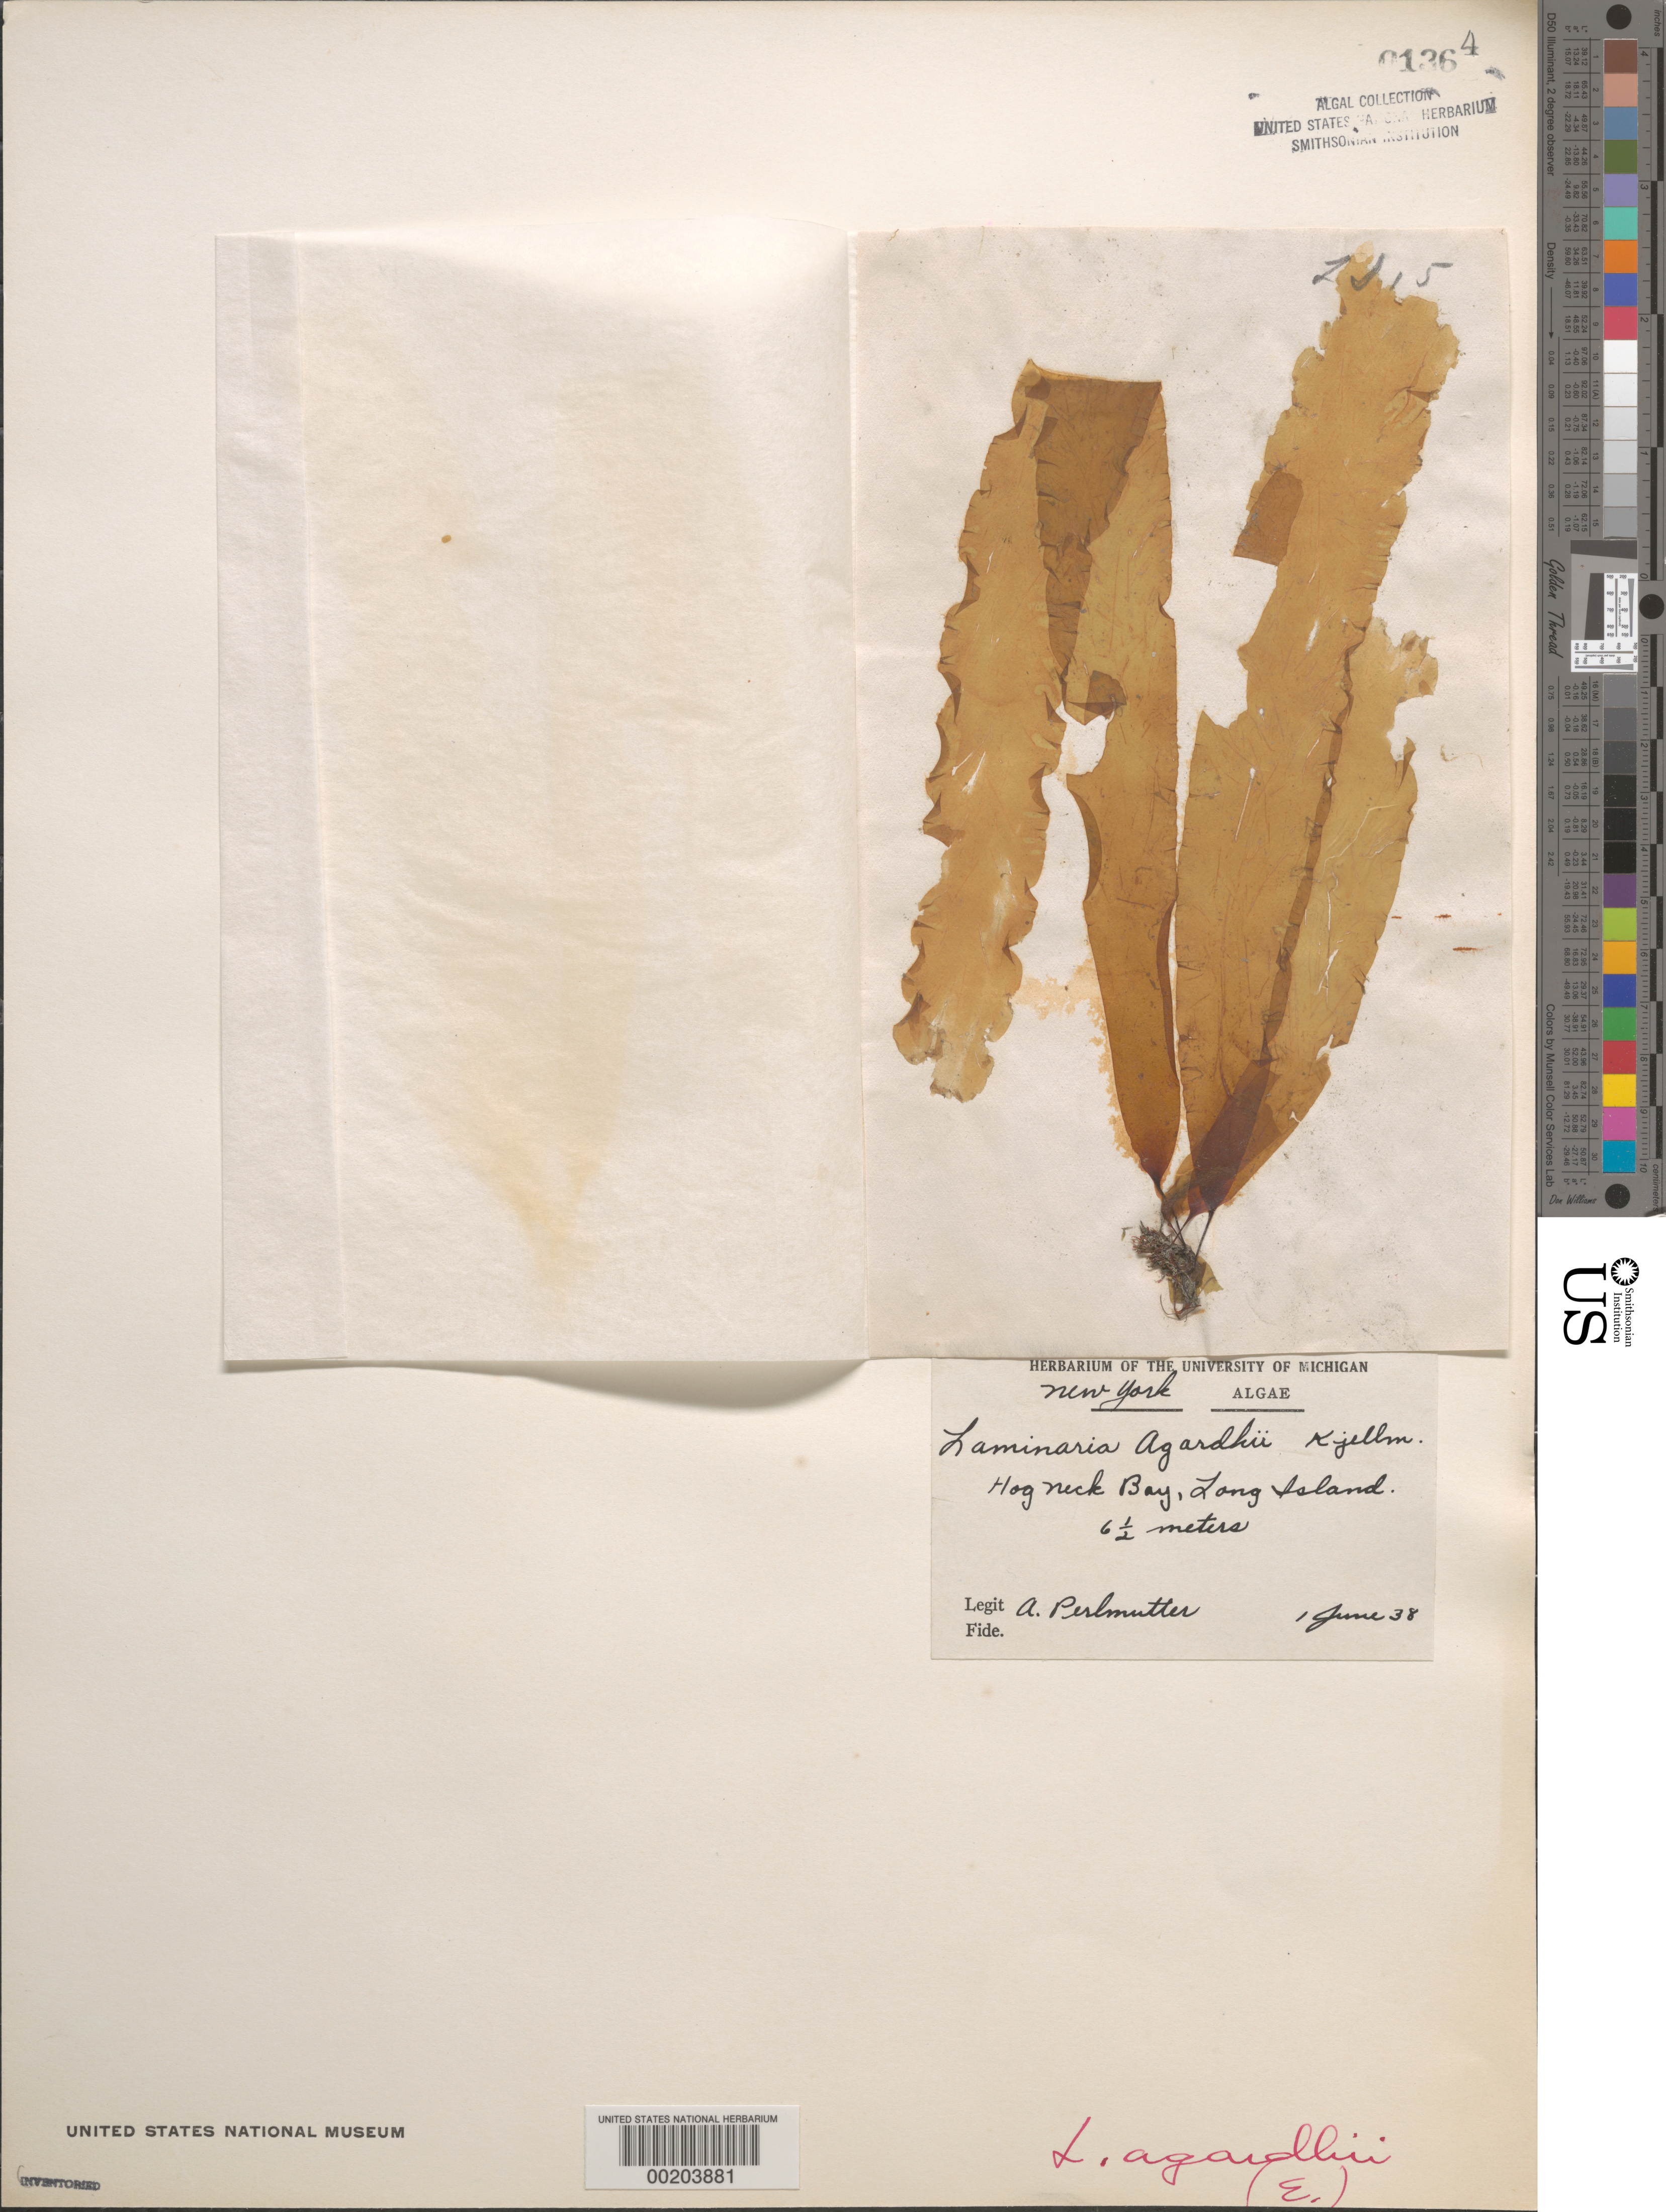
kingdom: Chromista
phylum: Ochrophyta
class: Phaeophyceae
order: Laminariales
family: Laminariaceae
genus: Saccharina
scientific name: Saccharina latissima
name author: C.E. Lane et al.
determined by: Algae name updating Project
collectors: A. Perlmutter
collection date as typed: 01 Jun 1938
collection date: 1938-06-01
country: United States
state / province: New York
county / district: Suffolk County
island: Long Island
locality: Hog Neck Bay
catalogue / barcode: US 1364